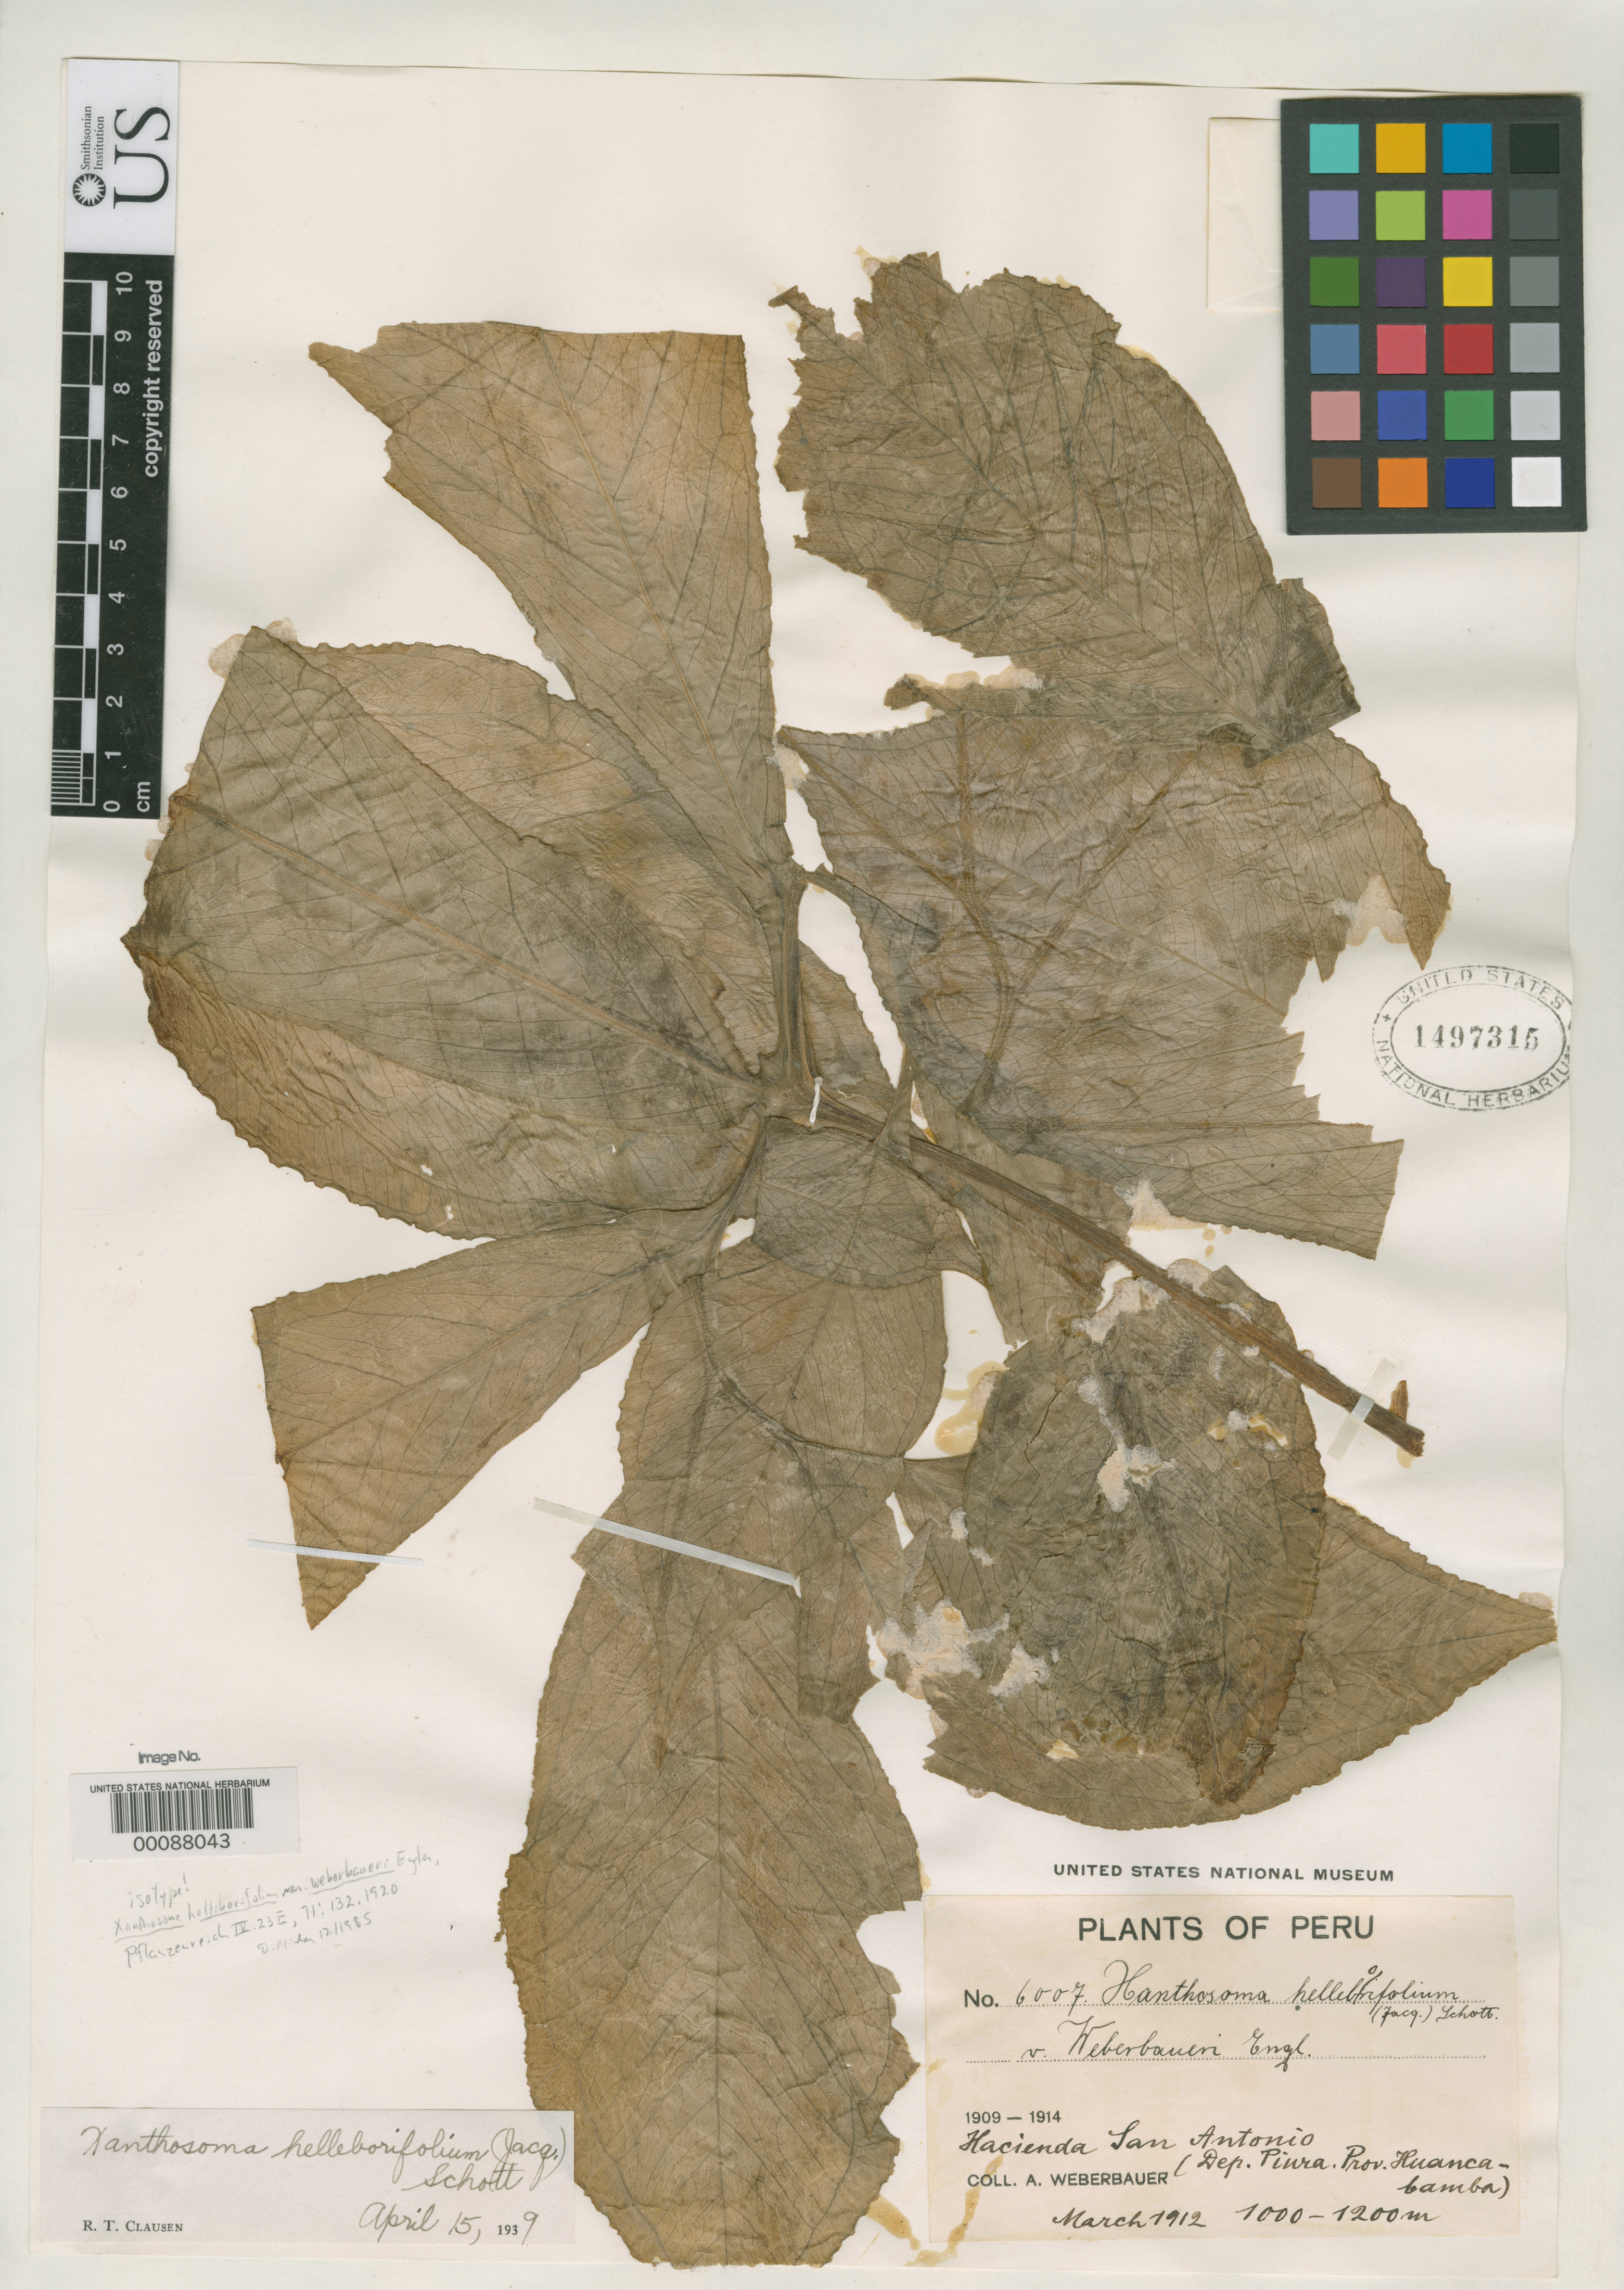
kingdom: Plantae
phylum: Tracheophyta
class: Liliopsida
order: Alismatales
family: Araceae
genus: Xanthosoma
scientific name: Xanthosoma helleborifolium var. weberbaueri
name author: Engl.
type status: Isotype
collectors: A. Weberbauer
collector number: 6007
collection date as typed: Mar 1912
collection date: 1912-03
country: Peru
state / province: Piura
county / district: Huancabamba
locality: Hacienda San Antonio.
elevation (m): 1000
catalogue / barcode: US 1497315